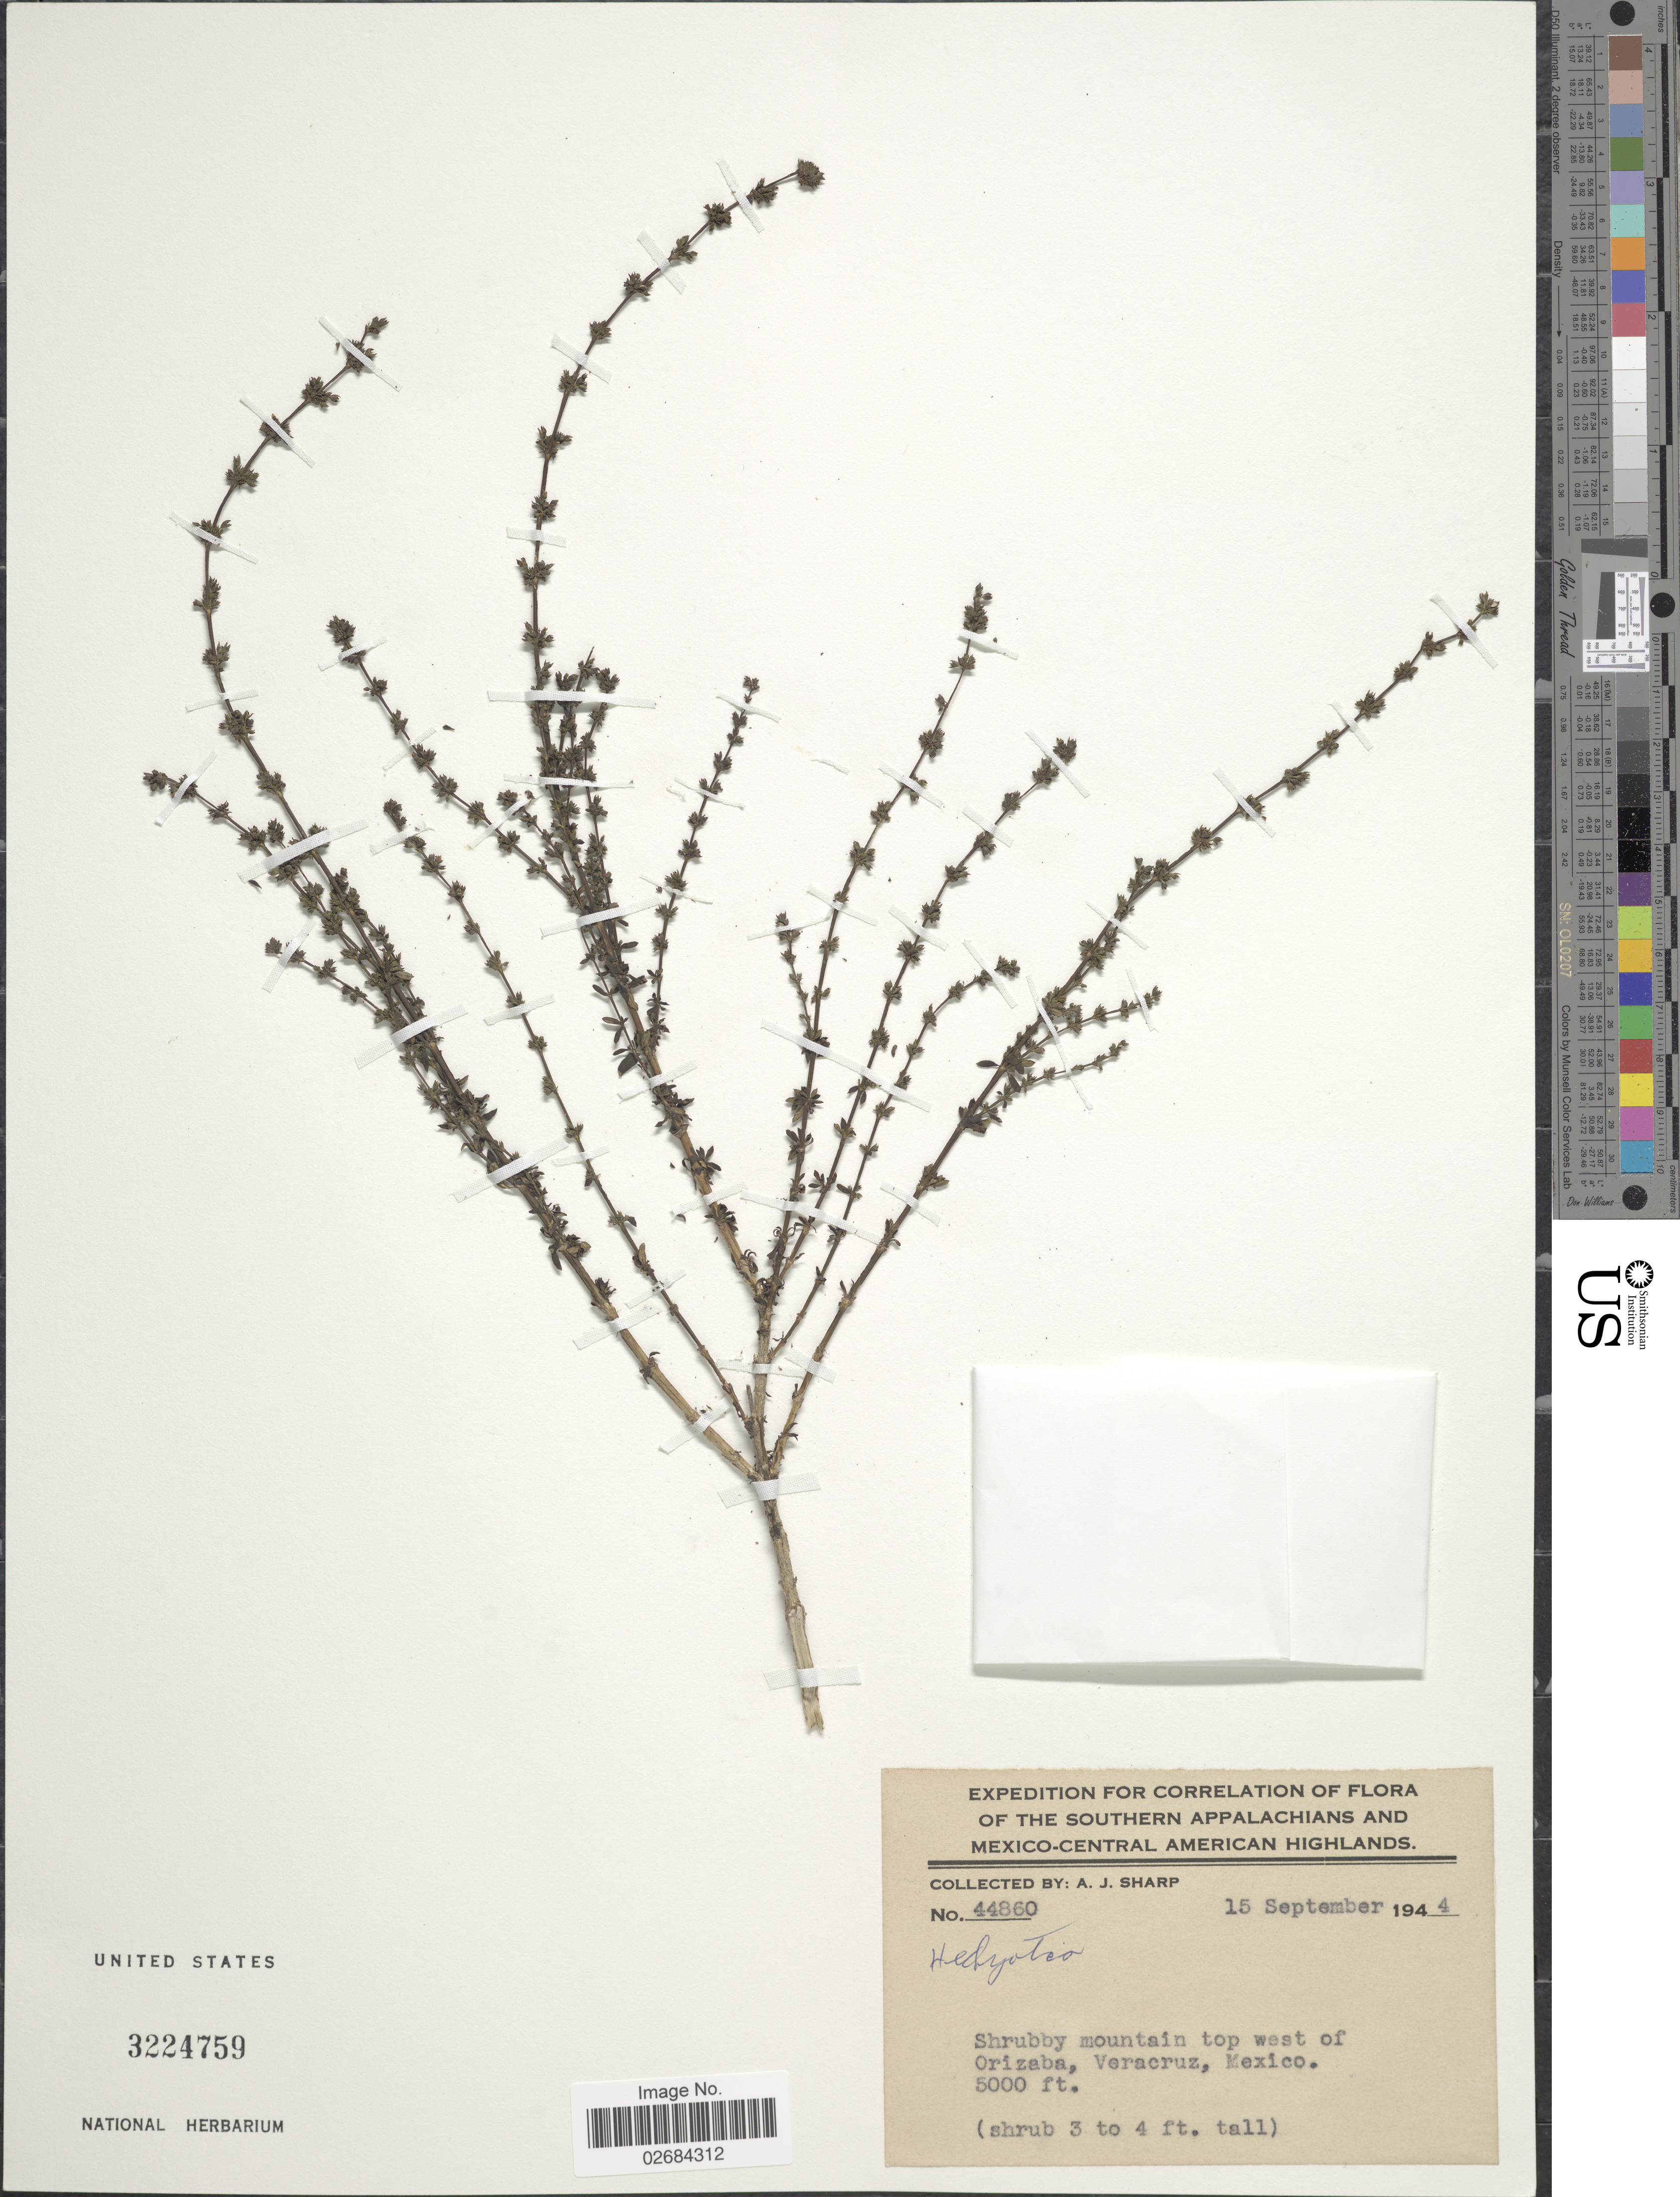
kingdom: Plantae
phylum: Tracheophyta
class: Magnoliopsida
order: Gentianales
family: Rubiaceae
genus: Diodia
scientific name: Diodia brasiliensis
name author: Spreng.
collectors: A. J. Sharp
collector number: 44860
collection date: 1944-09-15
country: Mexico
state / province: Veracruz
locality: Southern Appalachians and Mexico-Central American Highlands. West of Orizaba, Veracruz.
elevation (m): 1524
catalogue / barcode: US 3224759